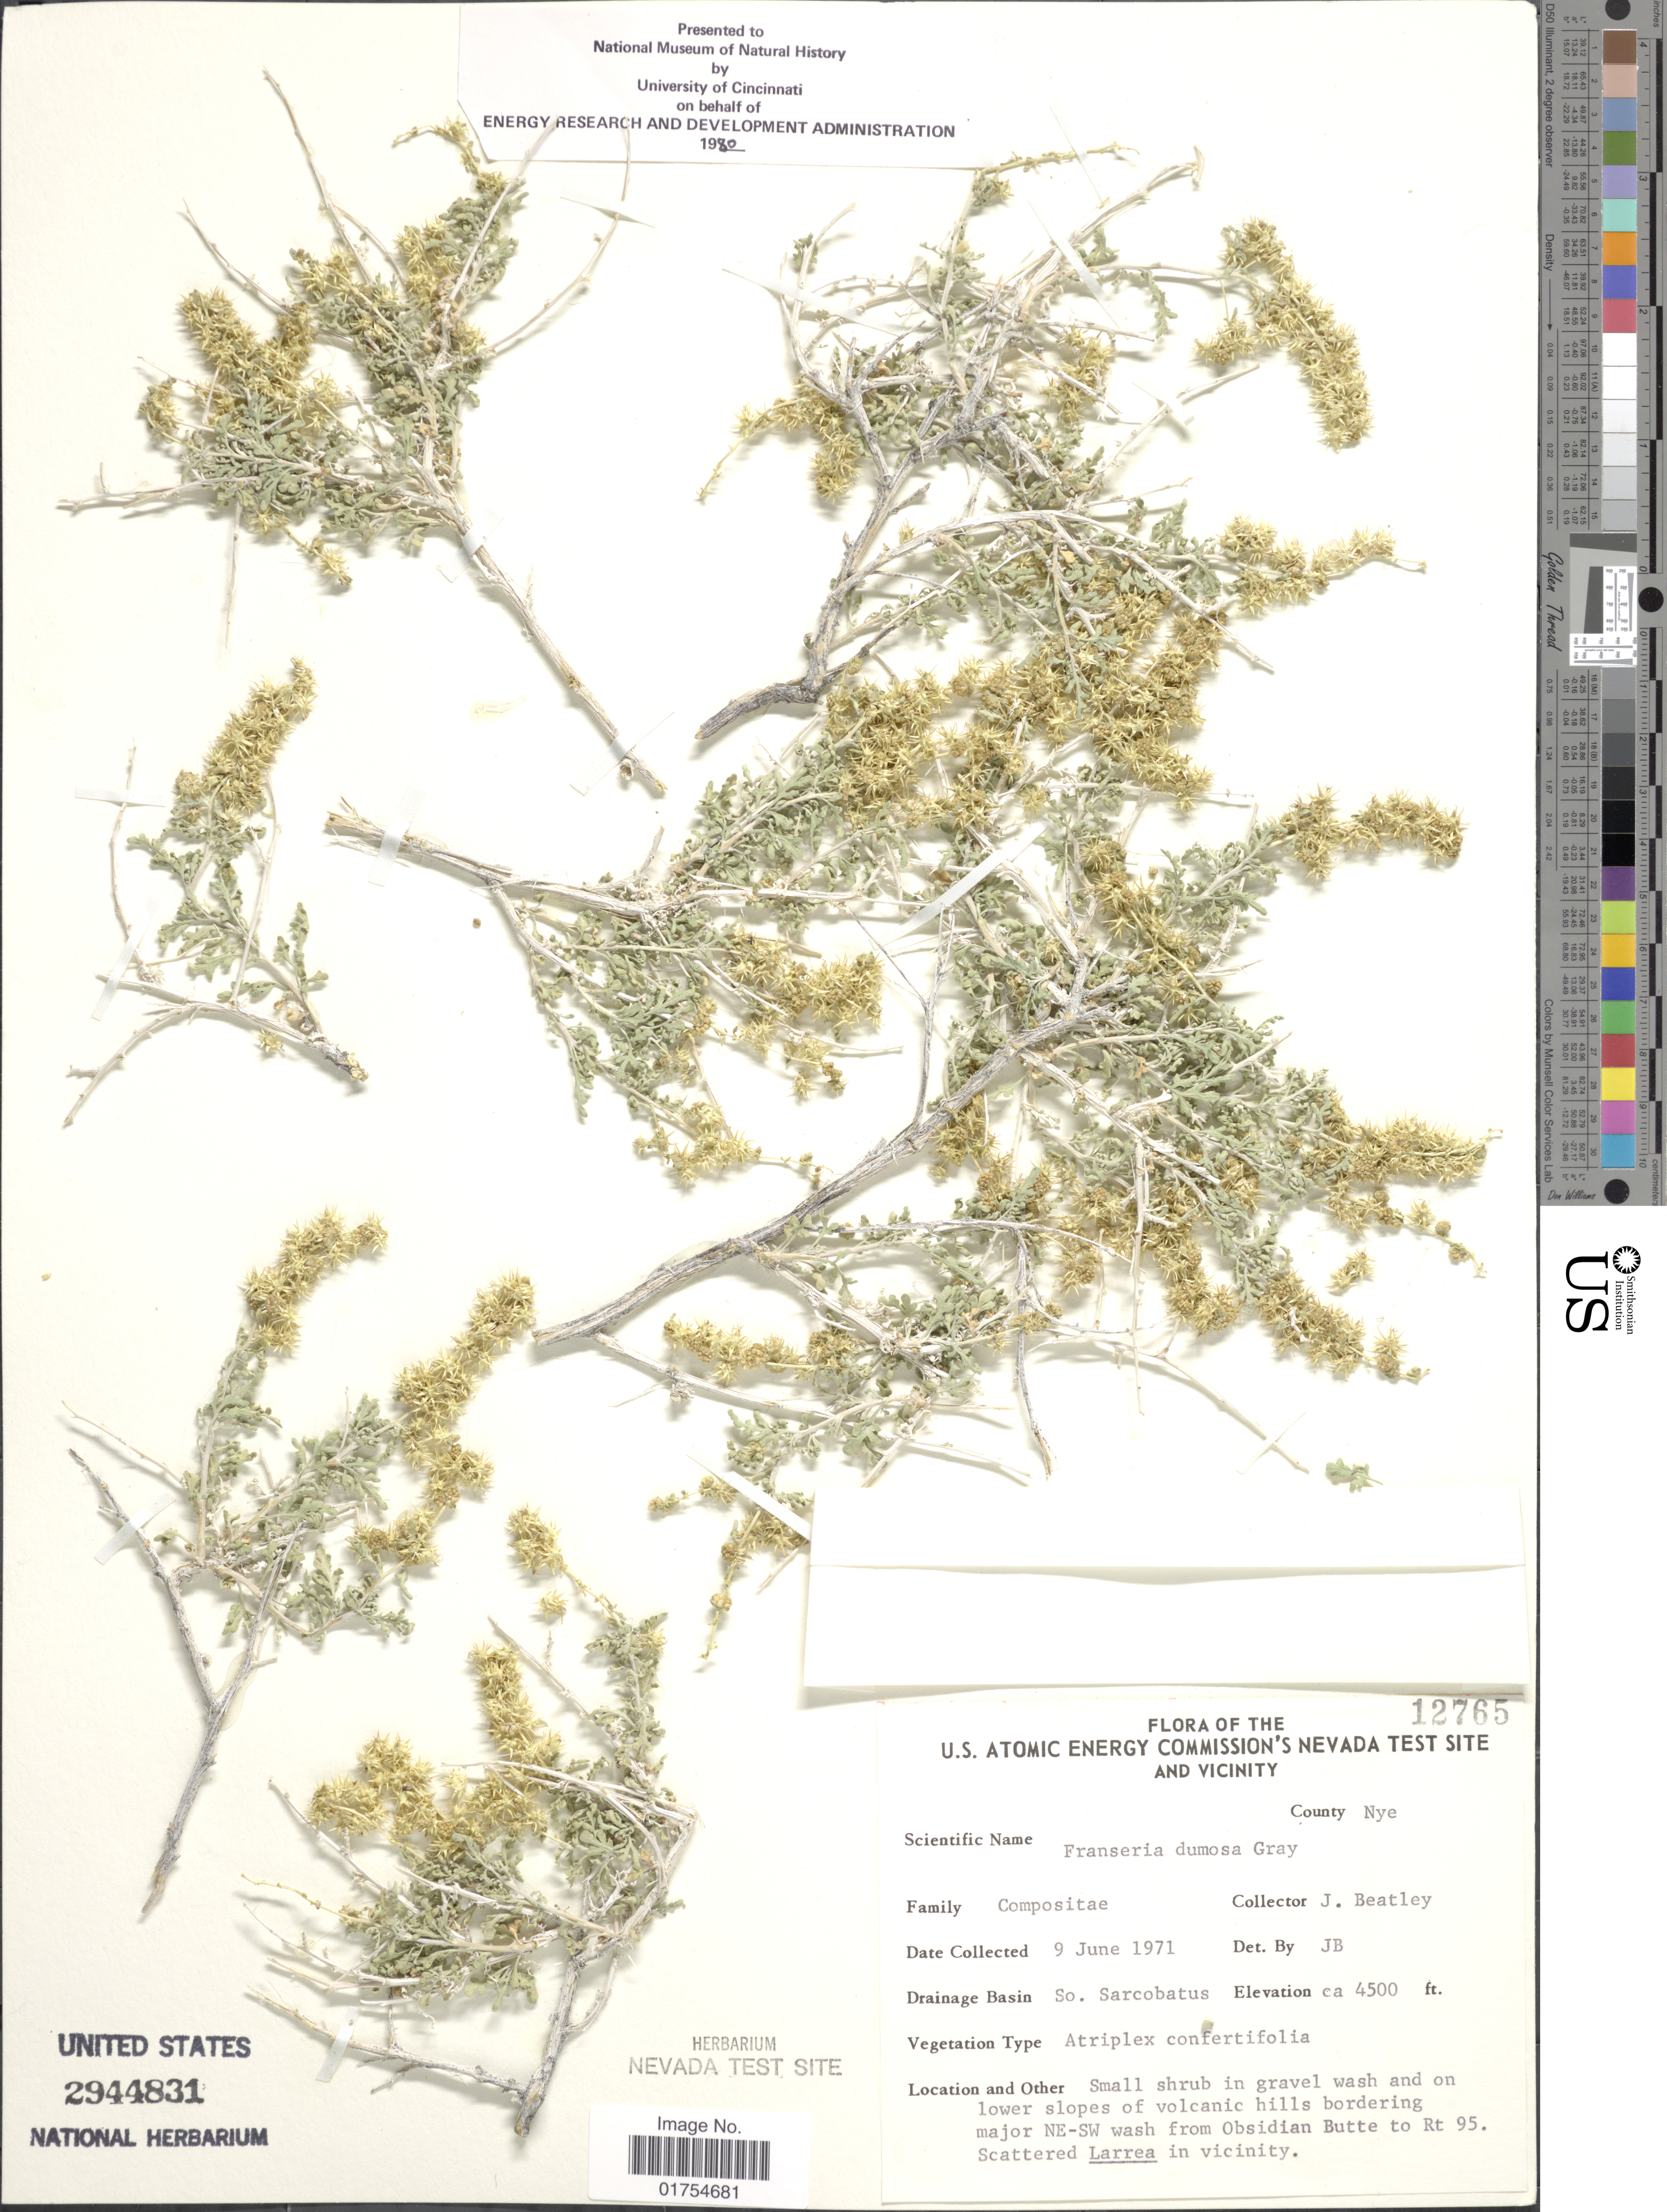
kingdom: Plantae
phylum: Tracheophyta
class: Magnoliopsida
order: Asterales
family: Asteraceae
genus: Franseria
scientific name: Franseria dumosa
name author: A. Gray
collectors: J. C. Beatley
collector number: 12765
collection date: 1971-06-09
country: United States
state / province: Nevada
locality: U.S. Atomic Energy Commission's Nevada Test Site and Vicinity. County Nye. So Sarcobatus. Lower slopes of volcanic hills bordering major NE-SW wash from Obsidian Butte to Rt 95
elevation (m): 1372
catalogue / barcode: US 2944831